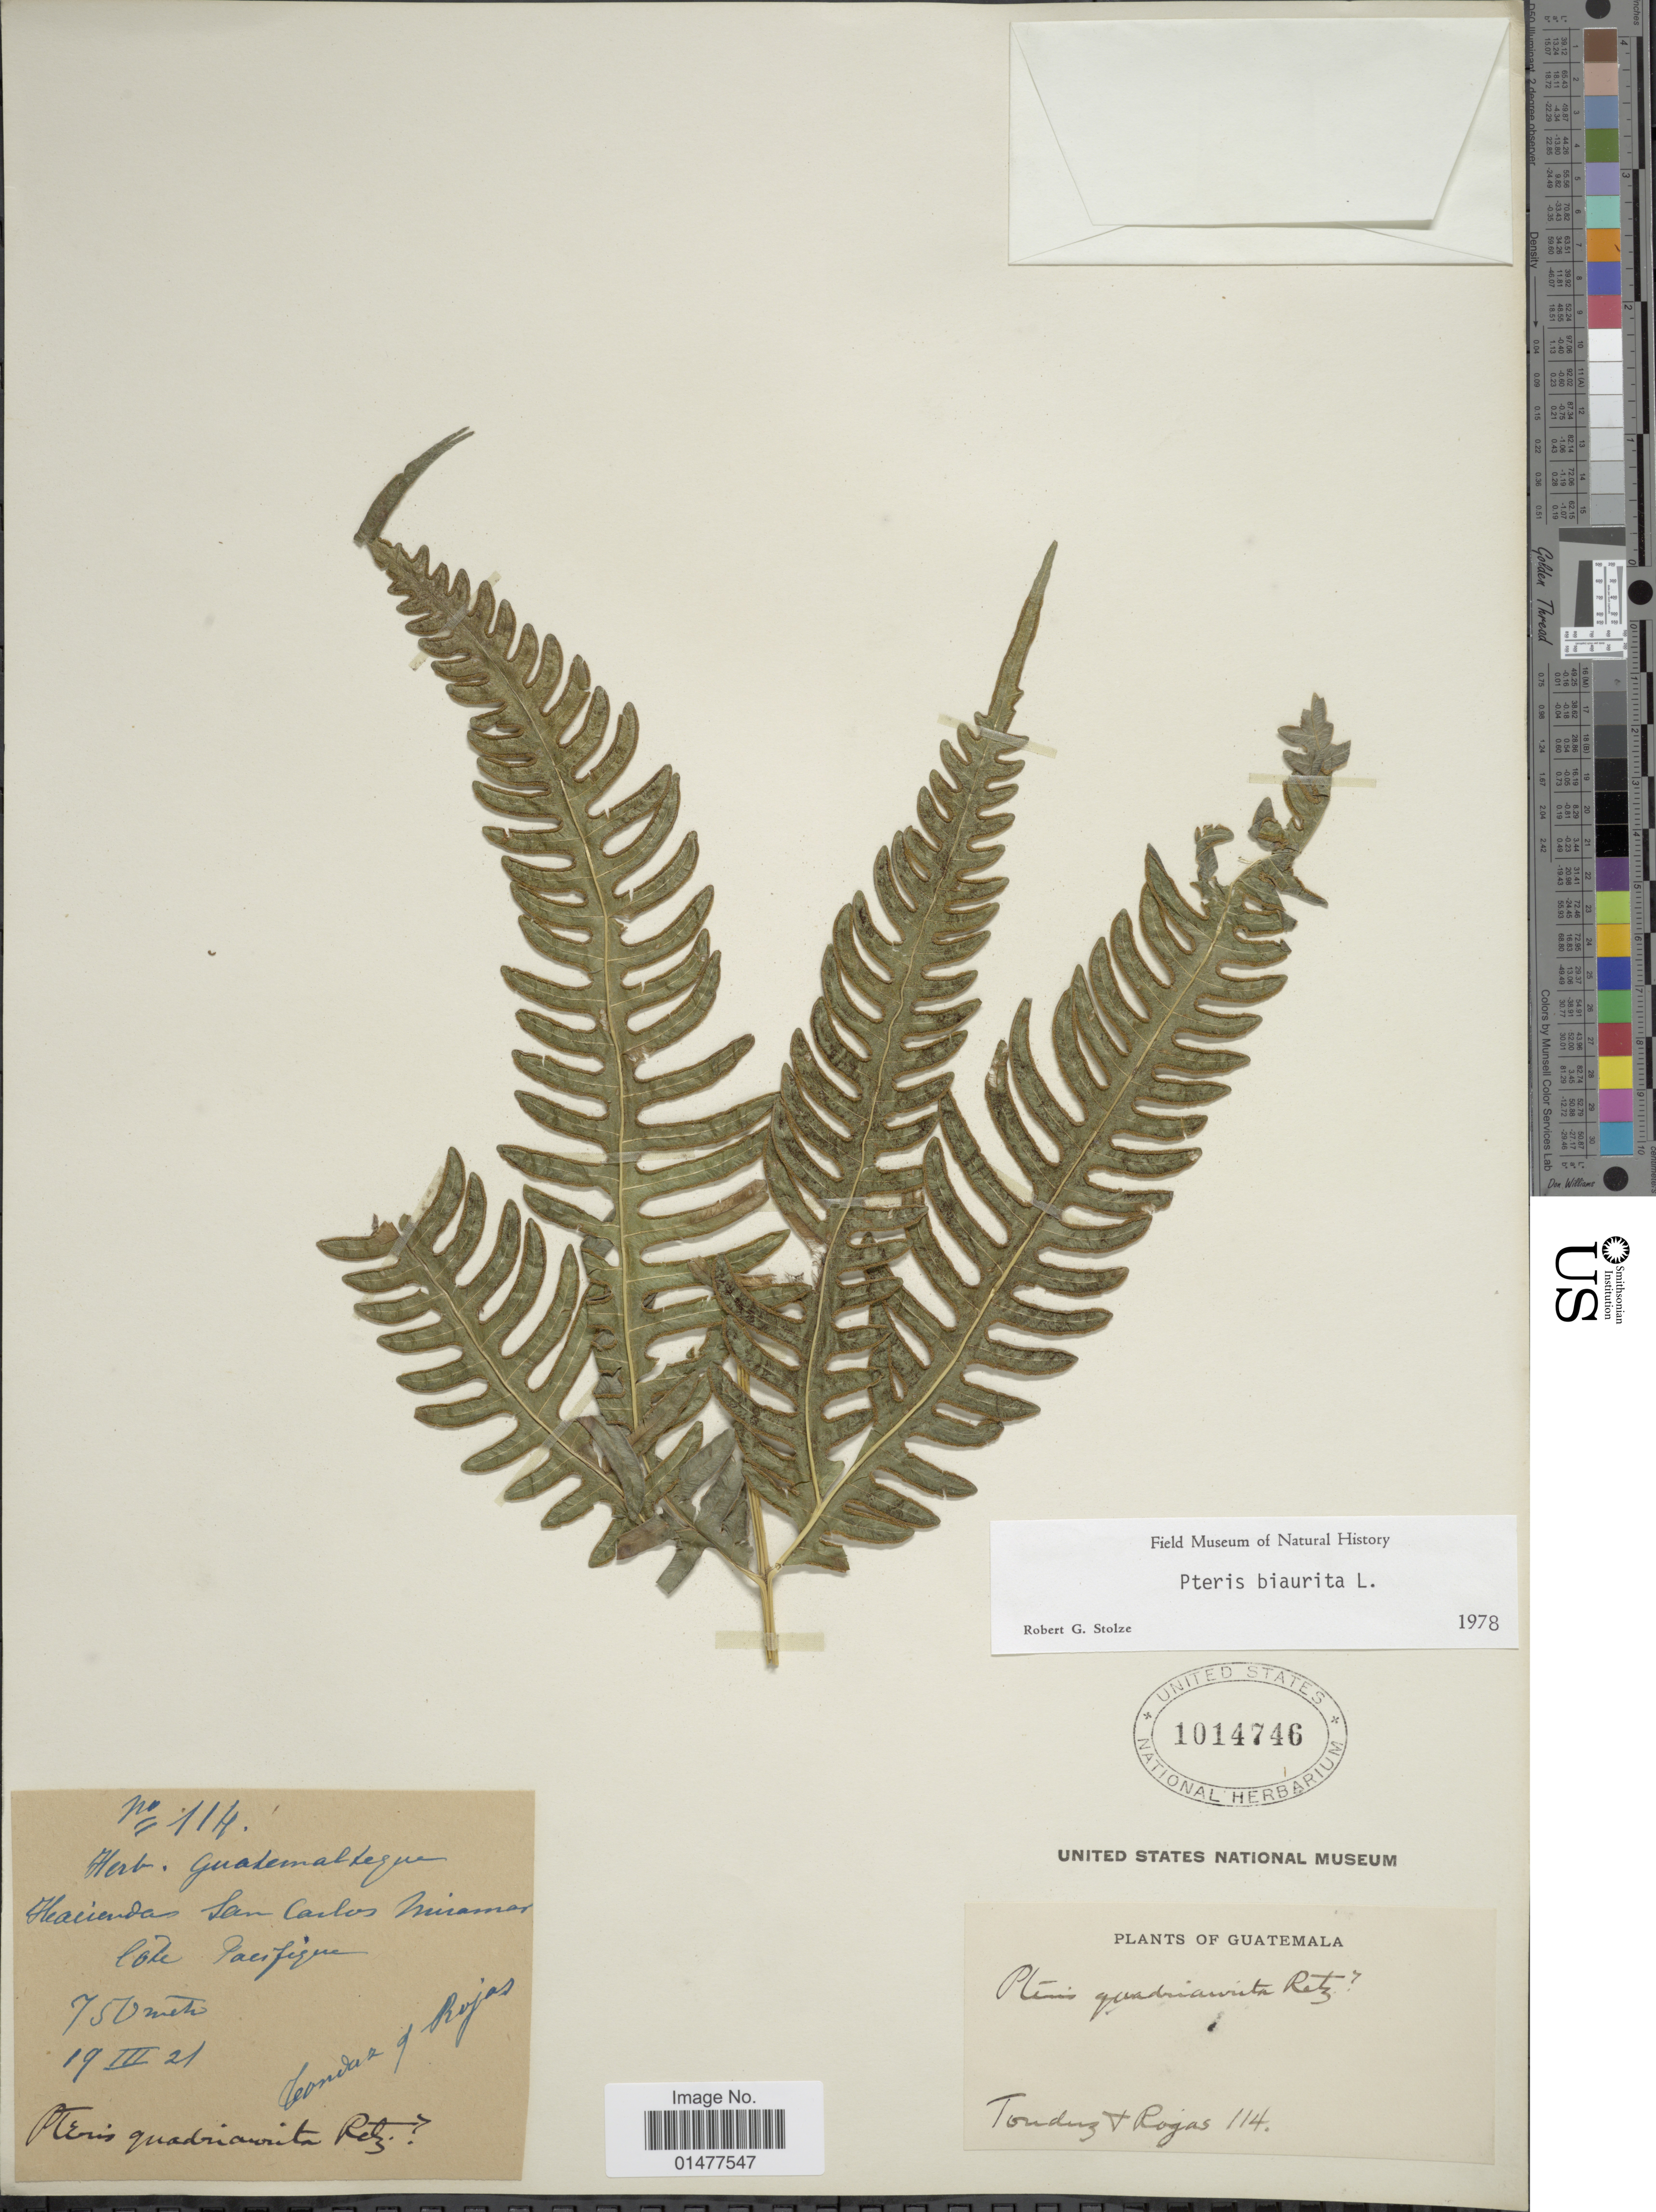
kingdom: Plantae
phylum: Tracheophyta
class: Polypodiopsida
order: Polypodiales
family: Pteridaceae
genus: Pteris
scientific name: Pteris biaurita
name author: L.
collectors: A. Tonduz & Rojas, --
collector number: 114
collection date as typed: Transcribed d/m/y: 19/3/21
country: Guatemala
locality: Haciendas San Carlos Miramar, lohe Pacifique.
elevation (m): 750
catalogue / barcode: US 1014746